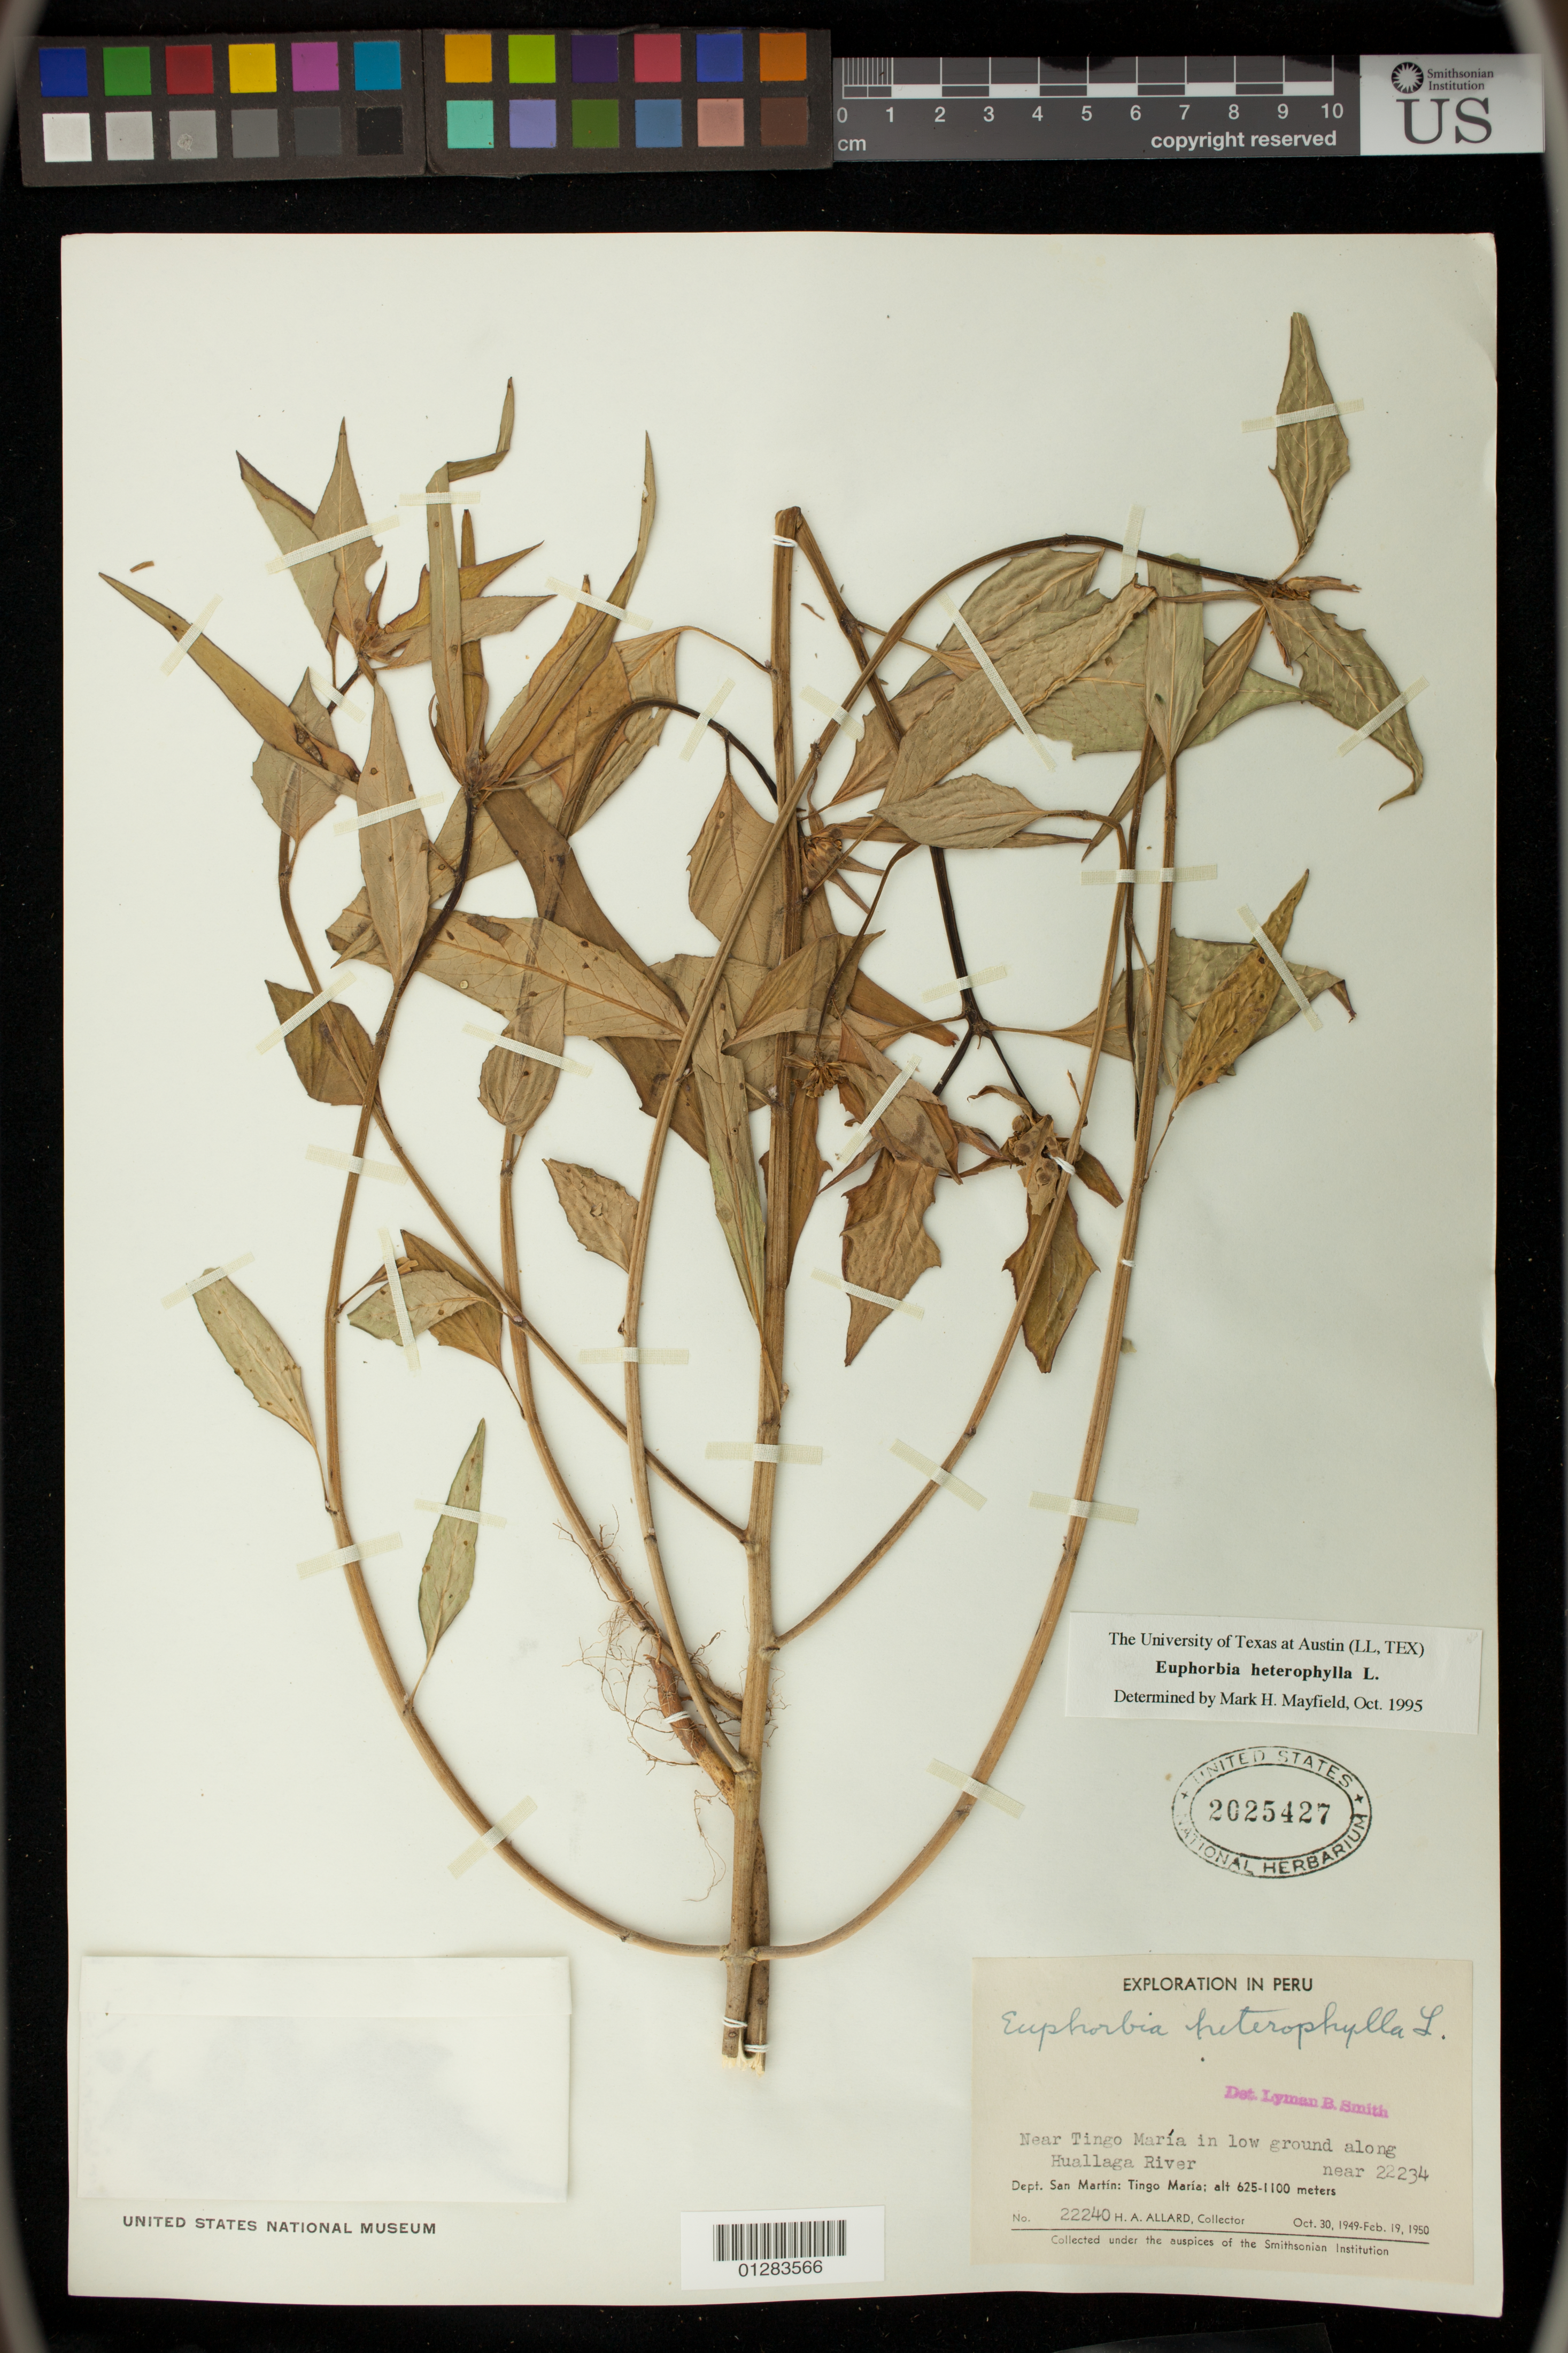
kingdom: Plantae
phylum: Tracheophyta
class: Magnoliopsida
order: Malpighiales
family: Euphorbiaceae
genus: Euphorbia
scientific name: Euphorbia heterophylla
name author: L.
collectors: H. A. Allard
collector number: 22240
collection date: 1949-10-30/1950-02-19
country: Peru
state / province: San Martín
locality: near Tingo Maria in low ground along Huallaga River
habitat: in low ground along river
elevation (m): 625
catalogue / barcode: US 2025427